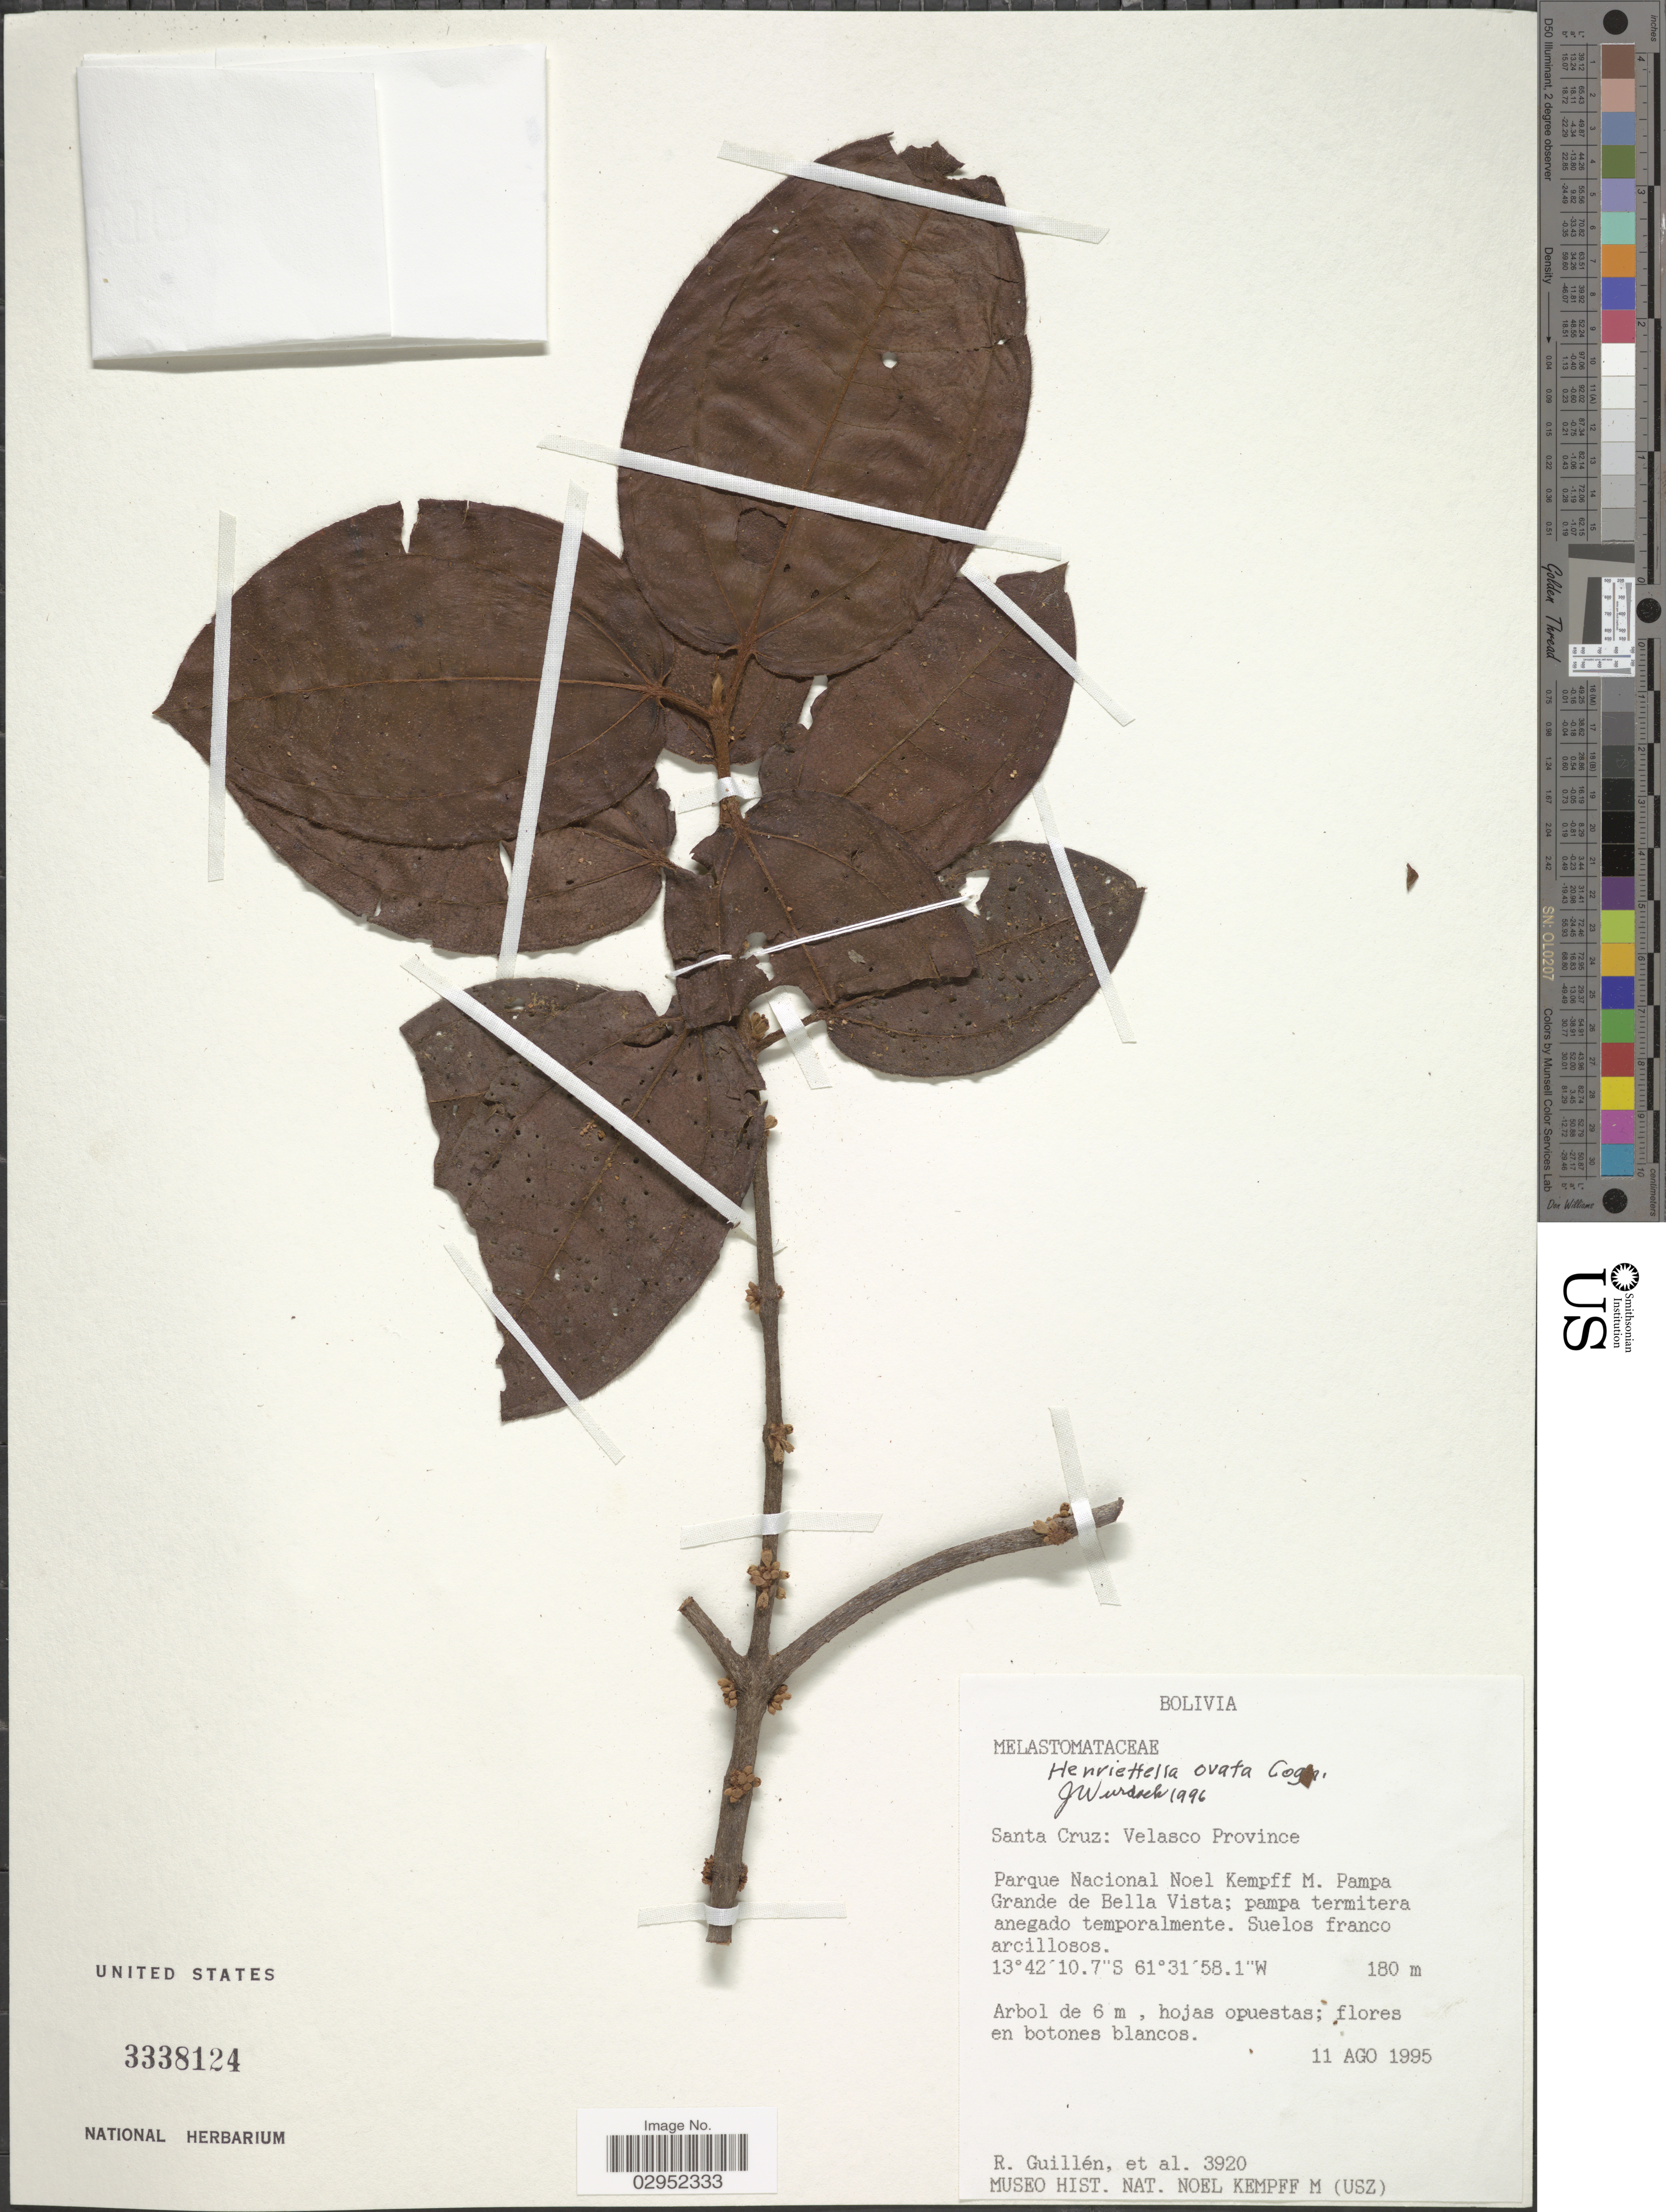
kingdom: Plantae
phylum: Tracheophyta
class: Magnoliopsida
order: Myrtales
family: Melastomataceae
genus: Henriettea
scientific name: Henriettea ovata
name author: (Cogn.) Penneys et al.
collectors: R. Guillen & et al.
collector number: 3920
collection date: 1995-08-11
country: Bolivia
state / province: Santa Cruz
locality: Velasco Province. Parque Nacional Noel Kempff M. Pampa Grande de Bellas Vista; pampa termitera anegado temporalmente.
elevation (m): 180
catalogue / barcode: US 3338124